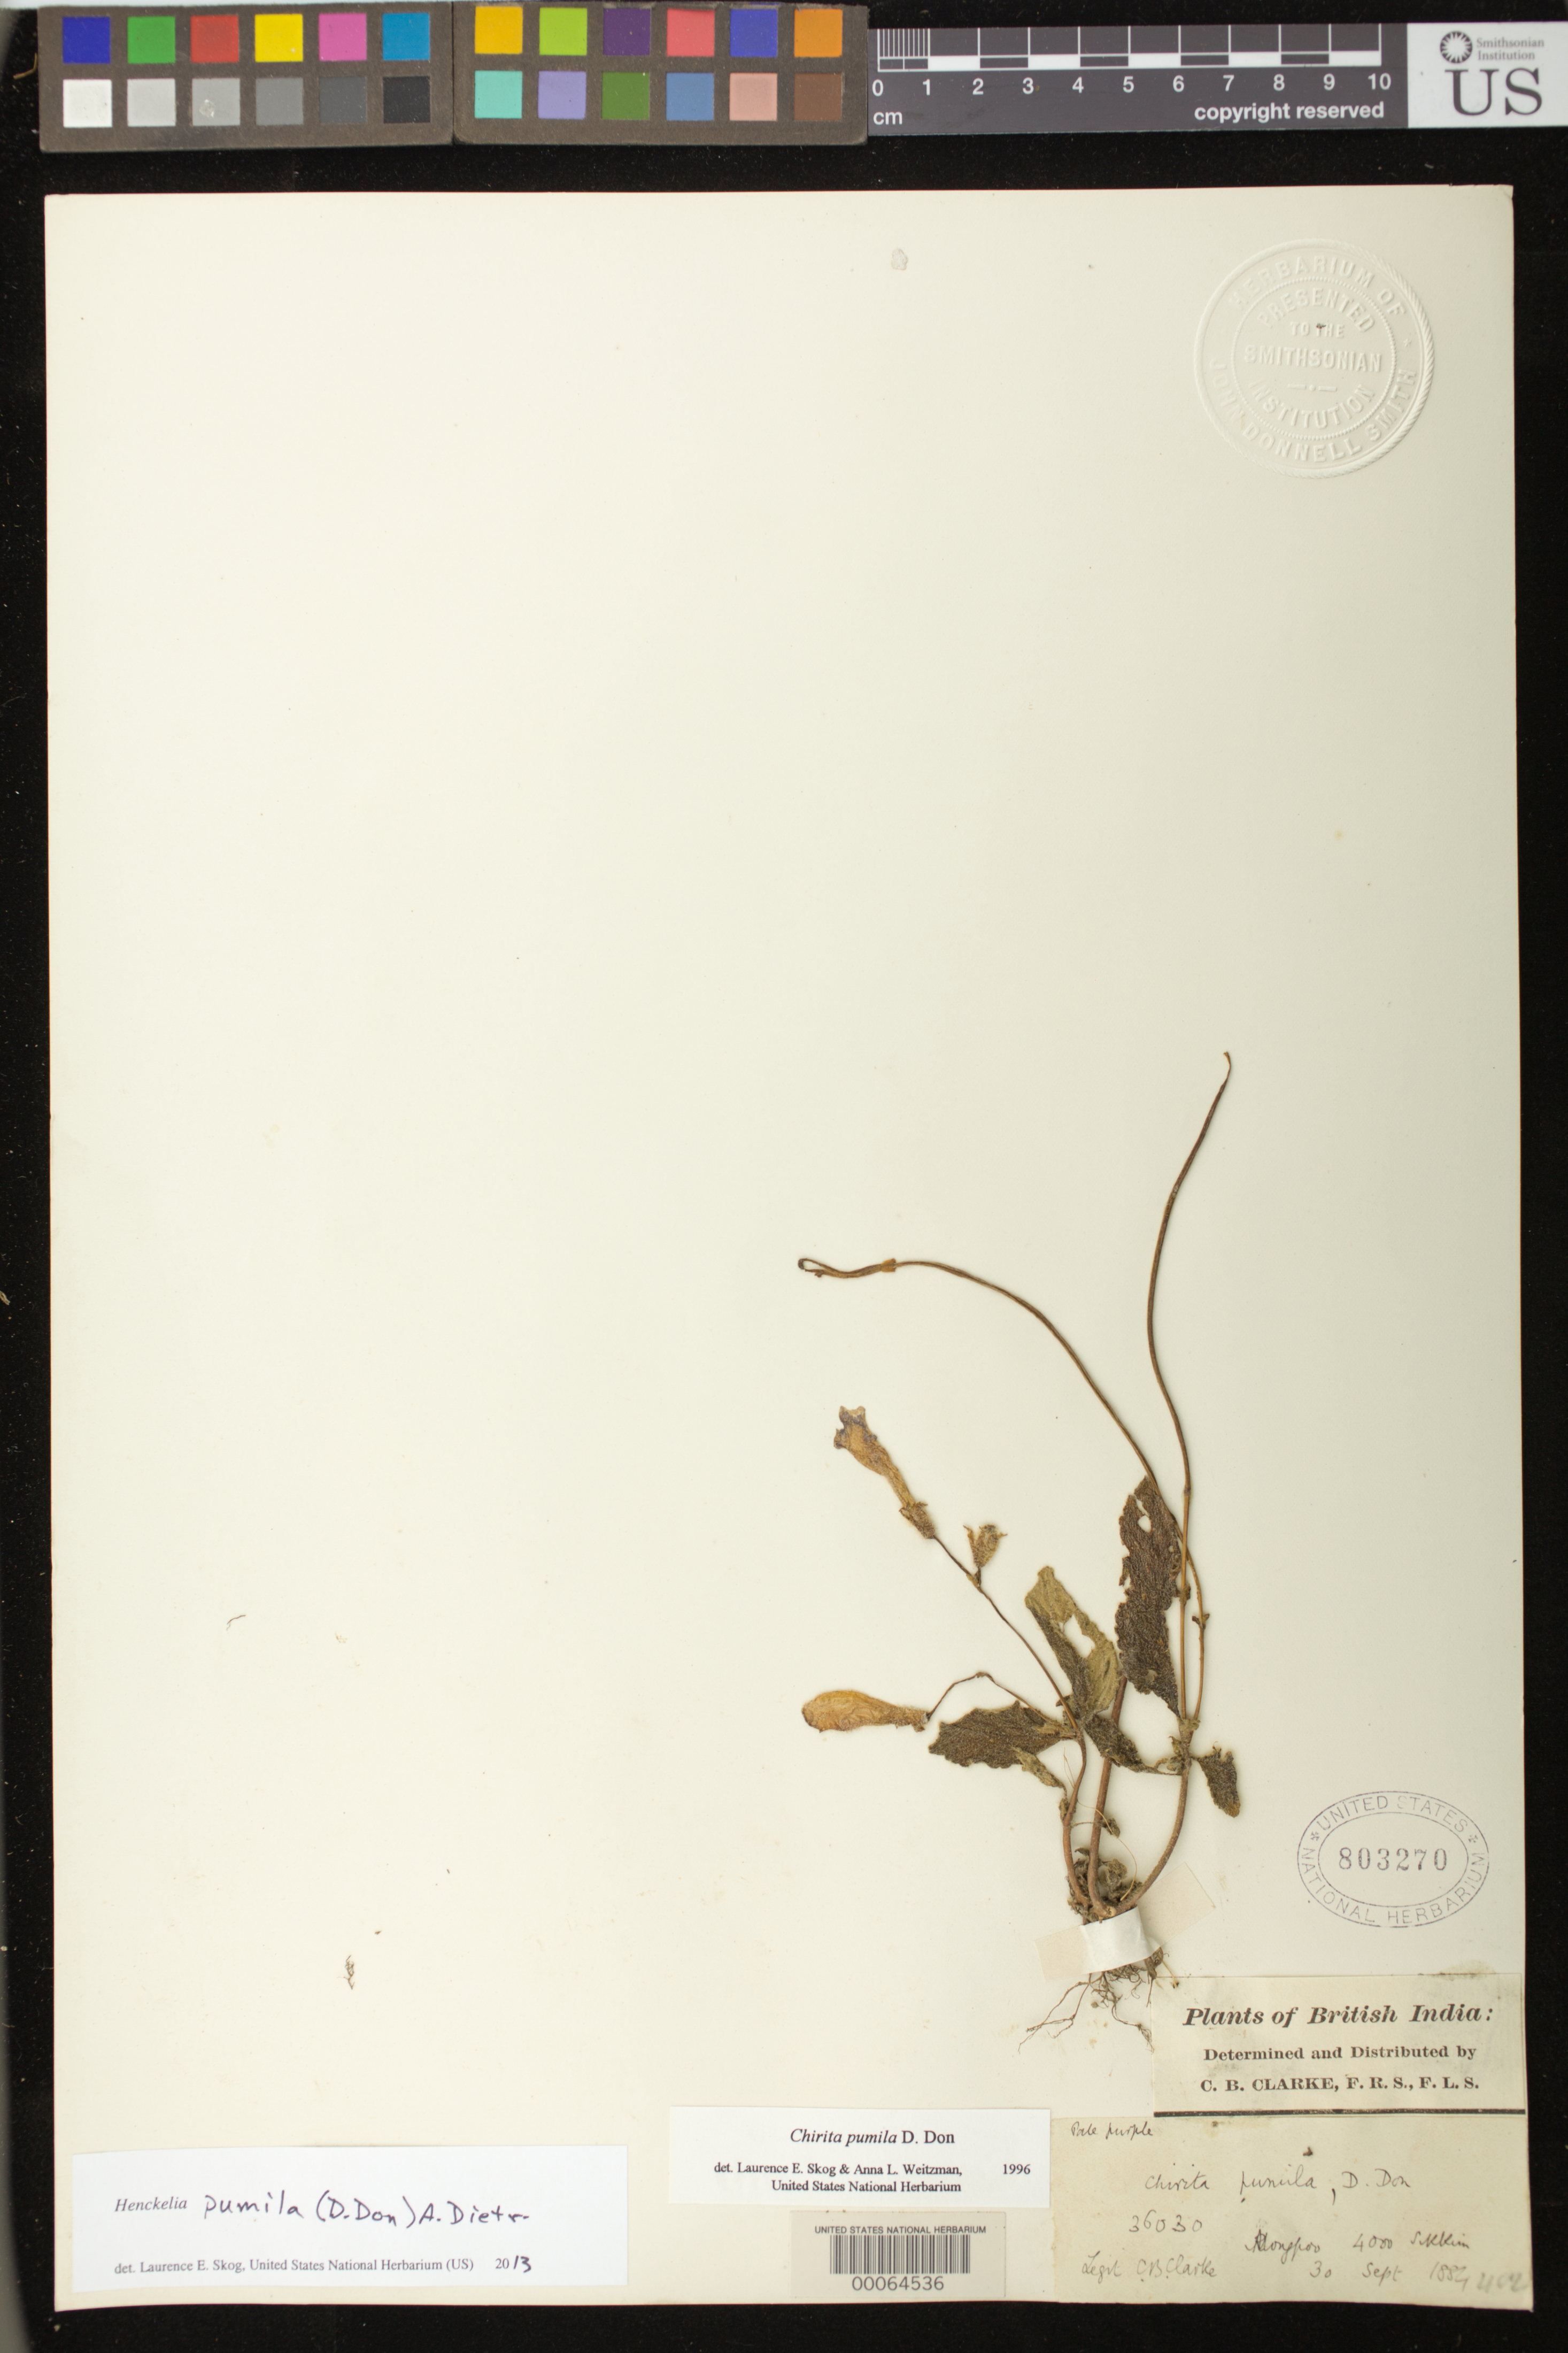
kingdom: Plantae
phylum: Tracheophyta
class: Magnoliopsida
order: Lamiales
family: Gesneriaceae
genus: Henckelia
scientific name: Henckelia pumila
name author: (D. Don) A. Dietr.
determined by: Skog, Laurence E.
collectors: C. B. Clarke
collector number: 36030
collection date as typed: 30 Sep 1884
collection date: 1884-09-30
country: India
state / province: Sikkim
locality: Moypo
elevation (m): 1219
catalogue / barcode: US 803270